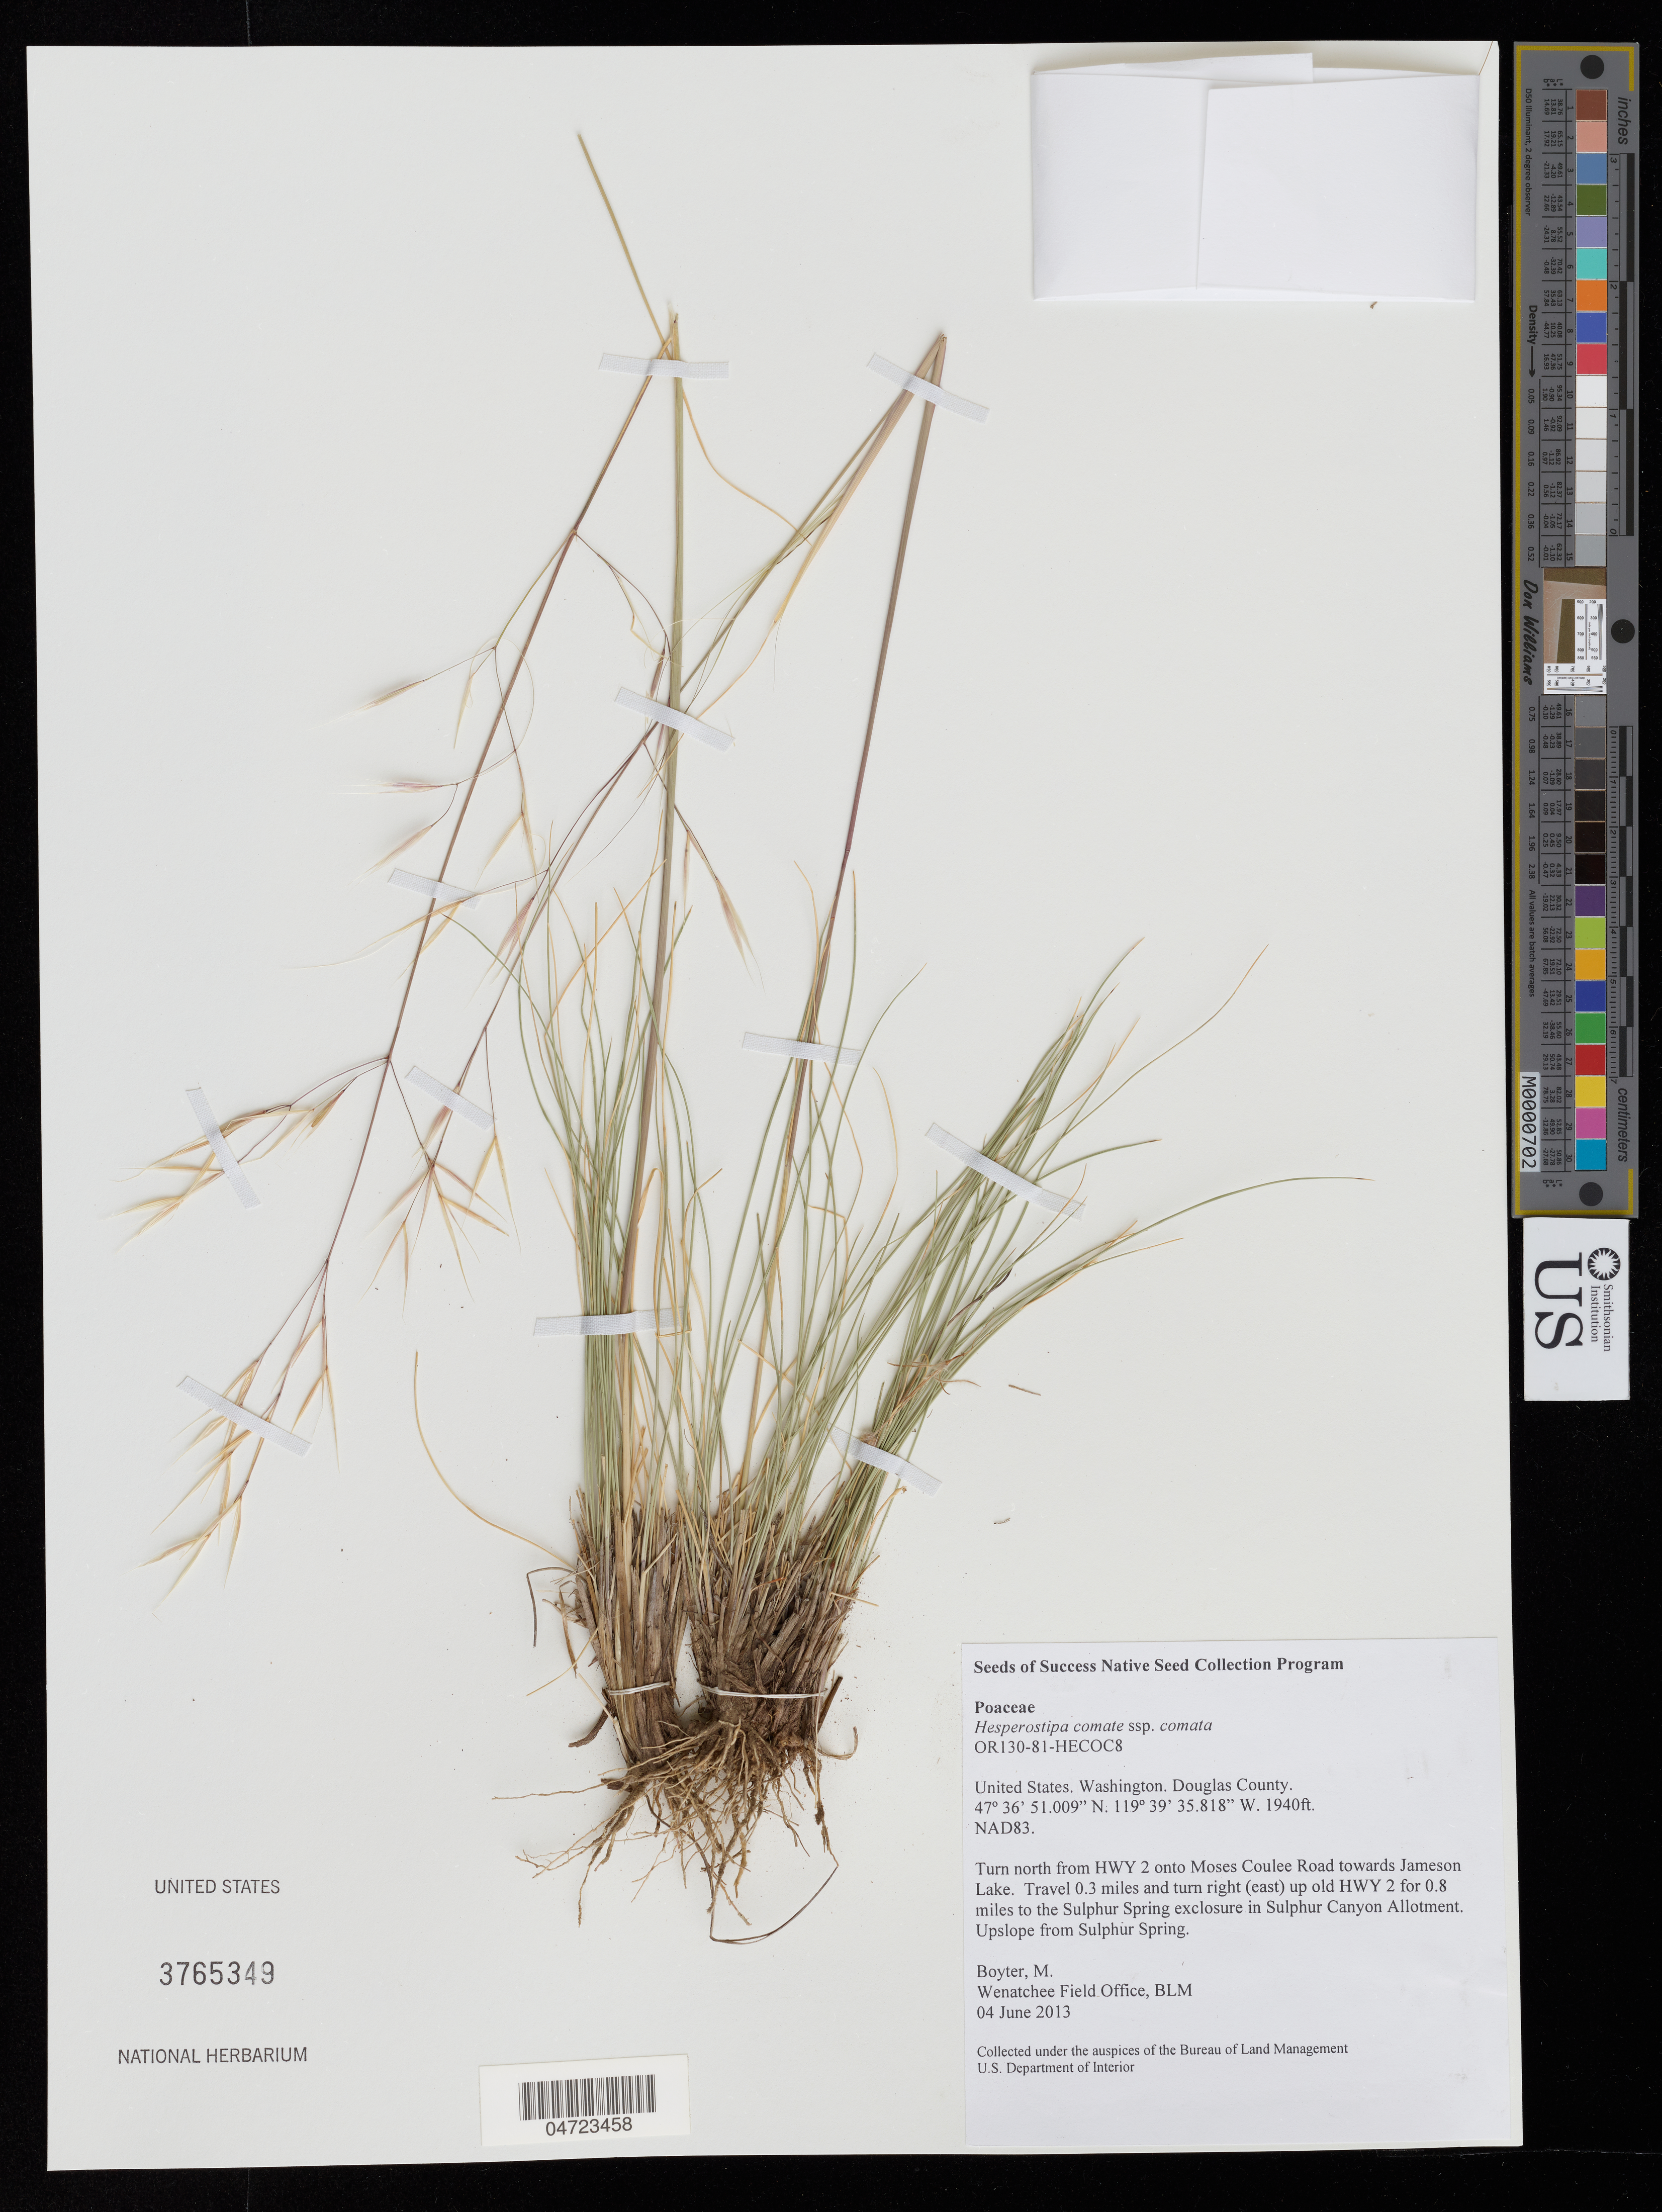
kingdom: Plantae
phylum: Tracheophyta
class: Liliopsida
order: Poales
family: Poaceae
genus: Hesperostipa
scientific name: Hesperostipa comata subsp. comata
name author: (Trin. & Rupr.) Barkworth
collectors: M. Boyter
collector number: OR130-81-HECOC8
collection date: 2013-06-04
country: United States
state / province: Washington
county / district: Douglas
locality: Douglas County. Turn north from HWY 2 onto Moses Coulee Road towards Jameson Lake. Travel 0.3 miles and turn right (east) up old HWY 2 for 0.8 miles to the Sulphur Spring exclosure in Sulphur Canyon Allotment. Upslope from Sulphur Spring.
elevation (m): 591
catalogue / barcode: US 3765349